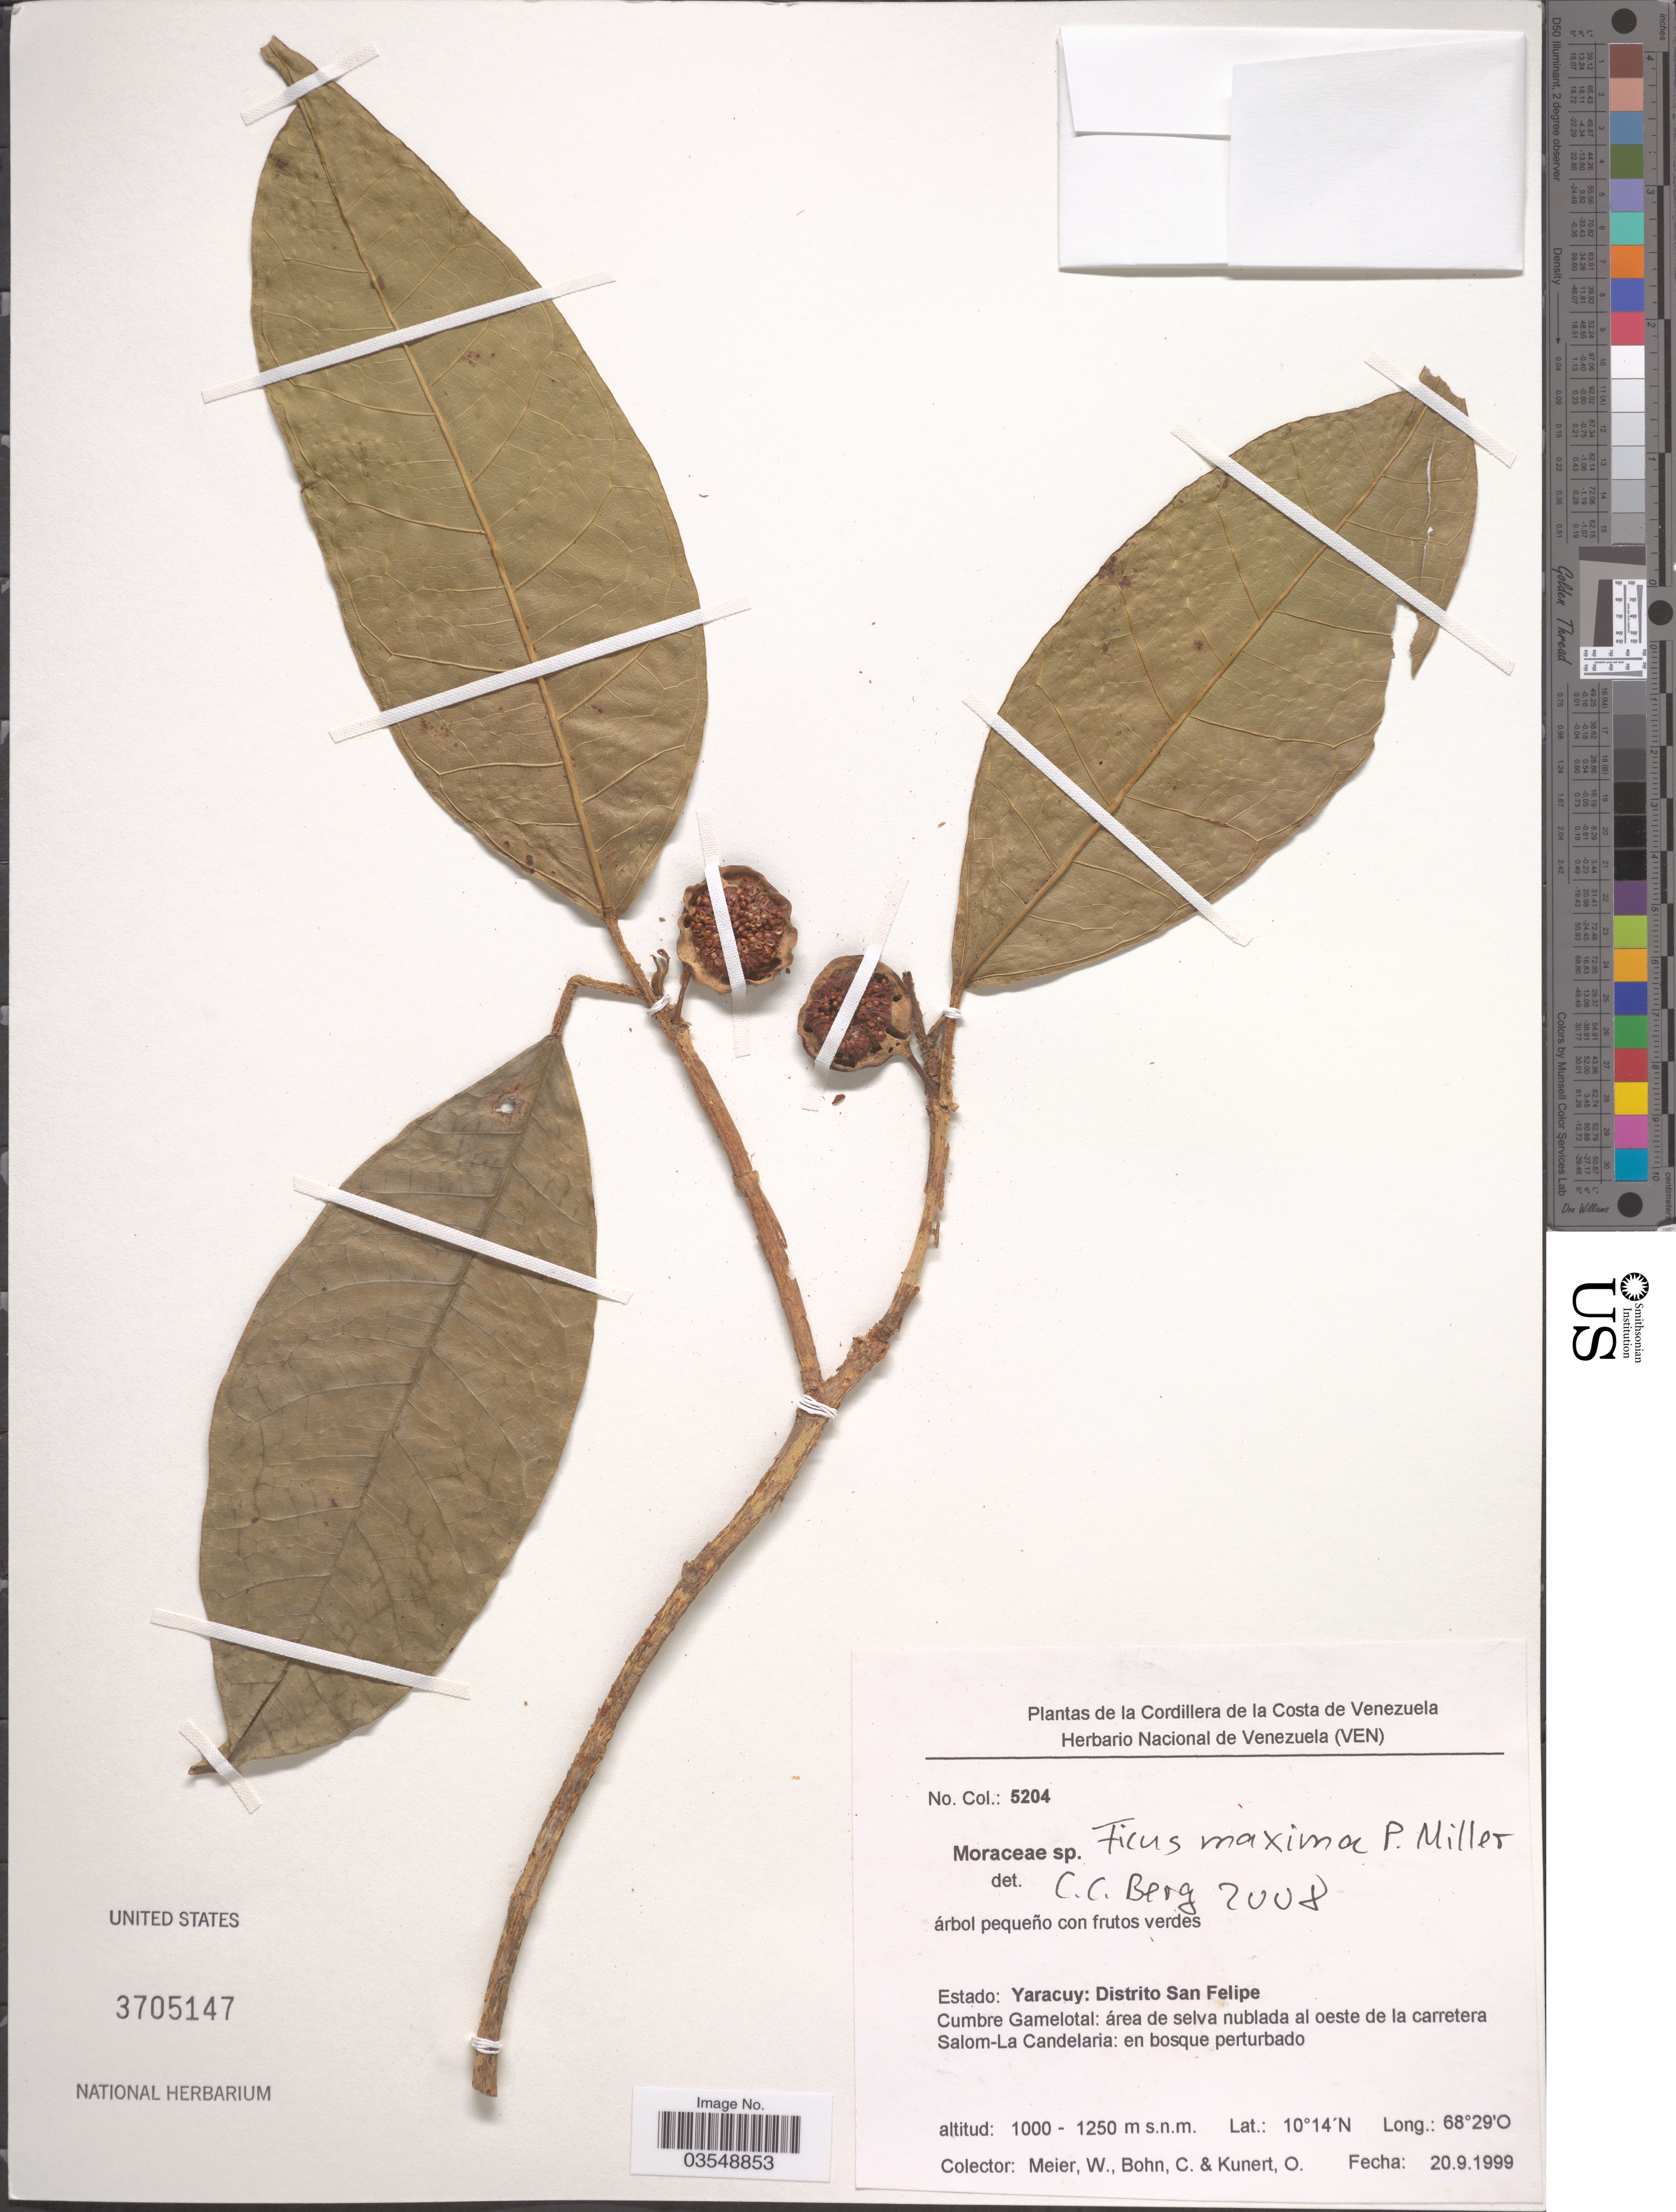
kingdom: Plantae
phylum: Tracheophyta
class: Magnoliopsida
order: Rosales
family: Moraceae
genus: Ficus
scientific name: Ficus radula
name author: Humb. & Bonpl. ex Willd.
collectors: W. Meier, C. Bohn & O. Kunert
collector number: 5204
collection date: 1999-09-20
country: Venezuela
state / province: Yaracuy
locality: Estado: Yaracuy: Distrito San Felipe. Cumbre Gamelotal: área de selva nublada al oeste de la carretera Salom-La Candelaria.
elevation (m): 1000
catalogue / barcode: US 3705147